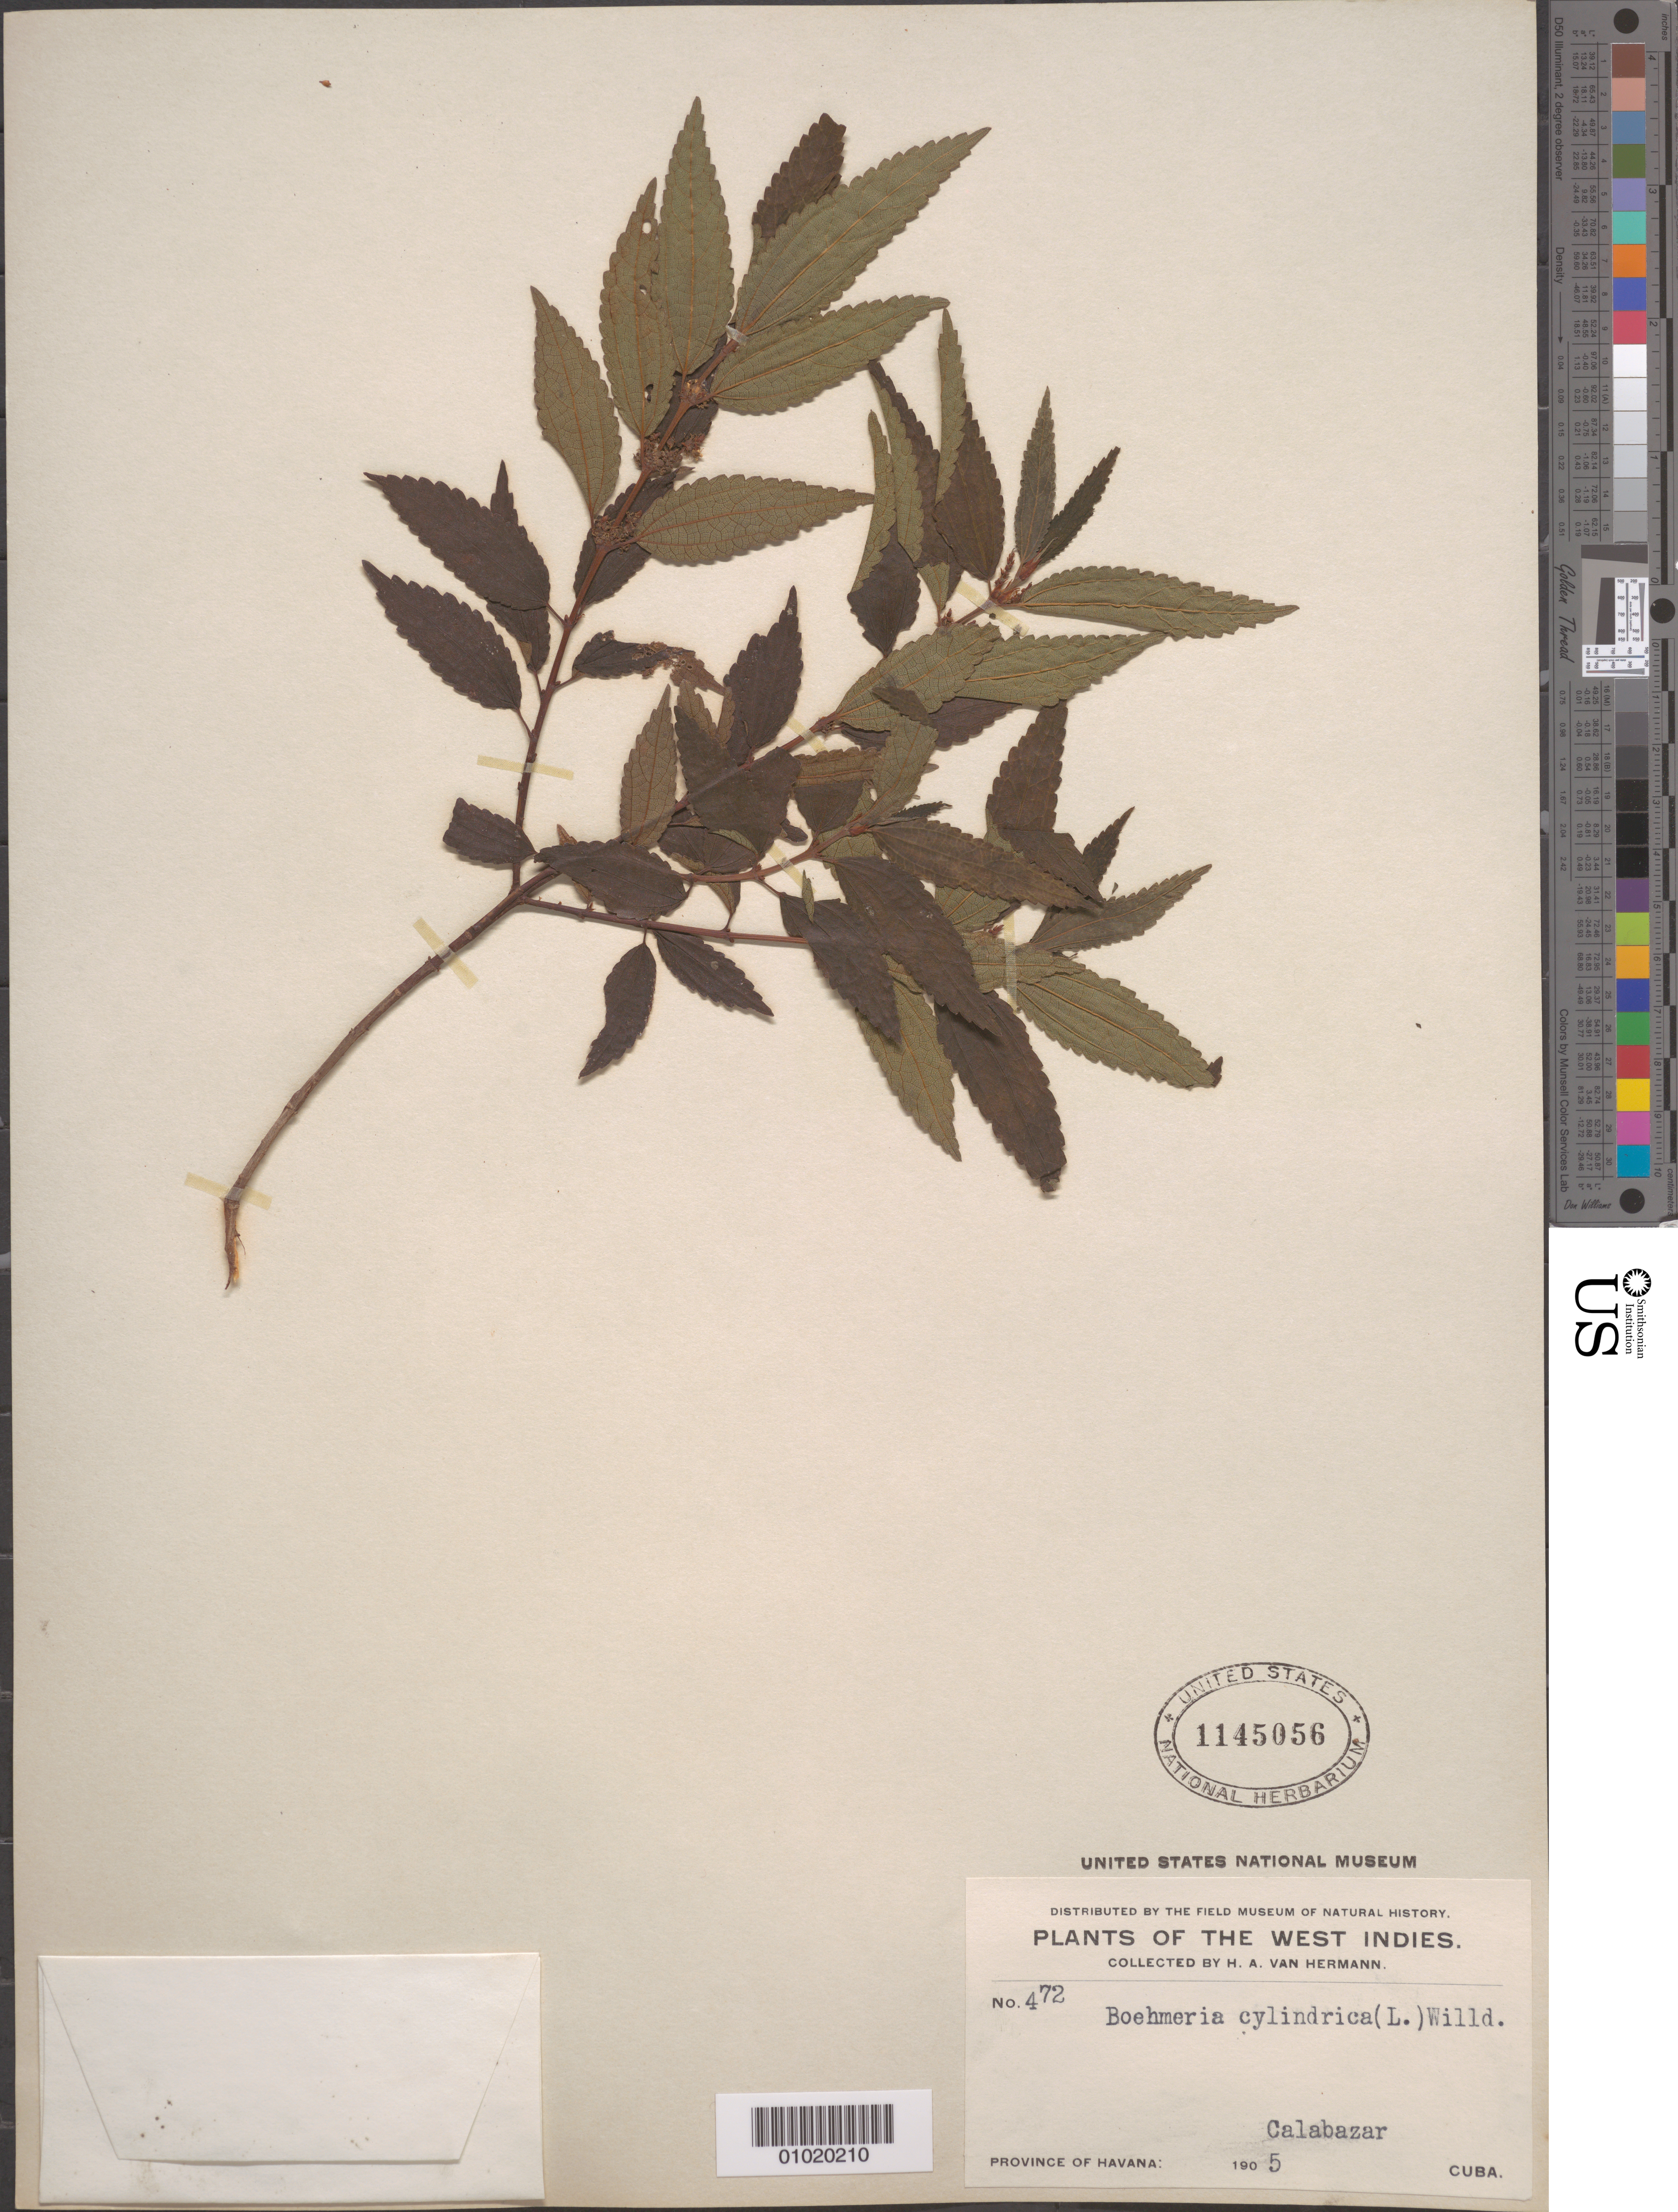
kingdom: Plantae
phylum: Tracheophyta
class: Magnoliopsida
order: Rosales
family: Urticaceae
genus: Boehmeria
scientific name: Boehmeria cylindrica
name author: (L.) Sw.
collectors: H. A. Van Hermann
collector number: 472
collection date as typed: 01 Jan 1905 to 31 Dec 1905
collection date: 1905-01-01/1905-12-31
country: Cuba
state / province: La Habana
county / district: Municipio de Boyeros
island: Cuba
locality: Calabazar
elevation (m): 60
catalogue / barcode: US 1145056